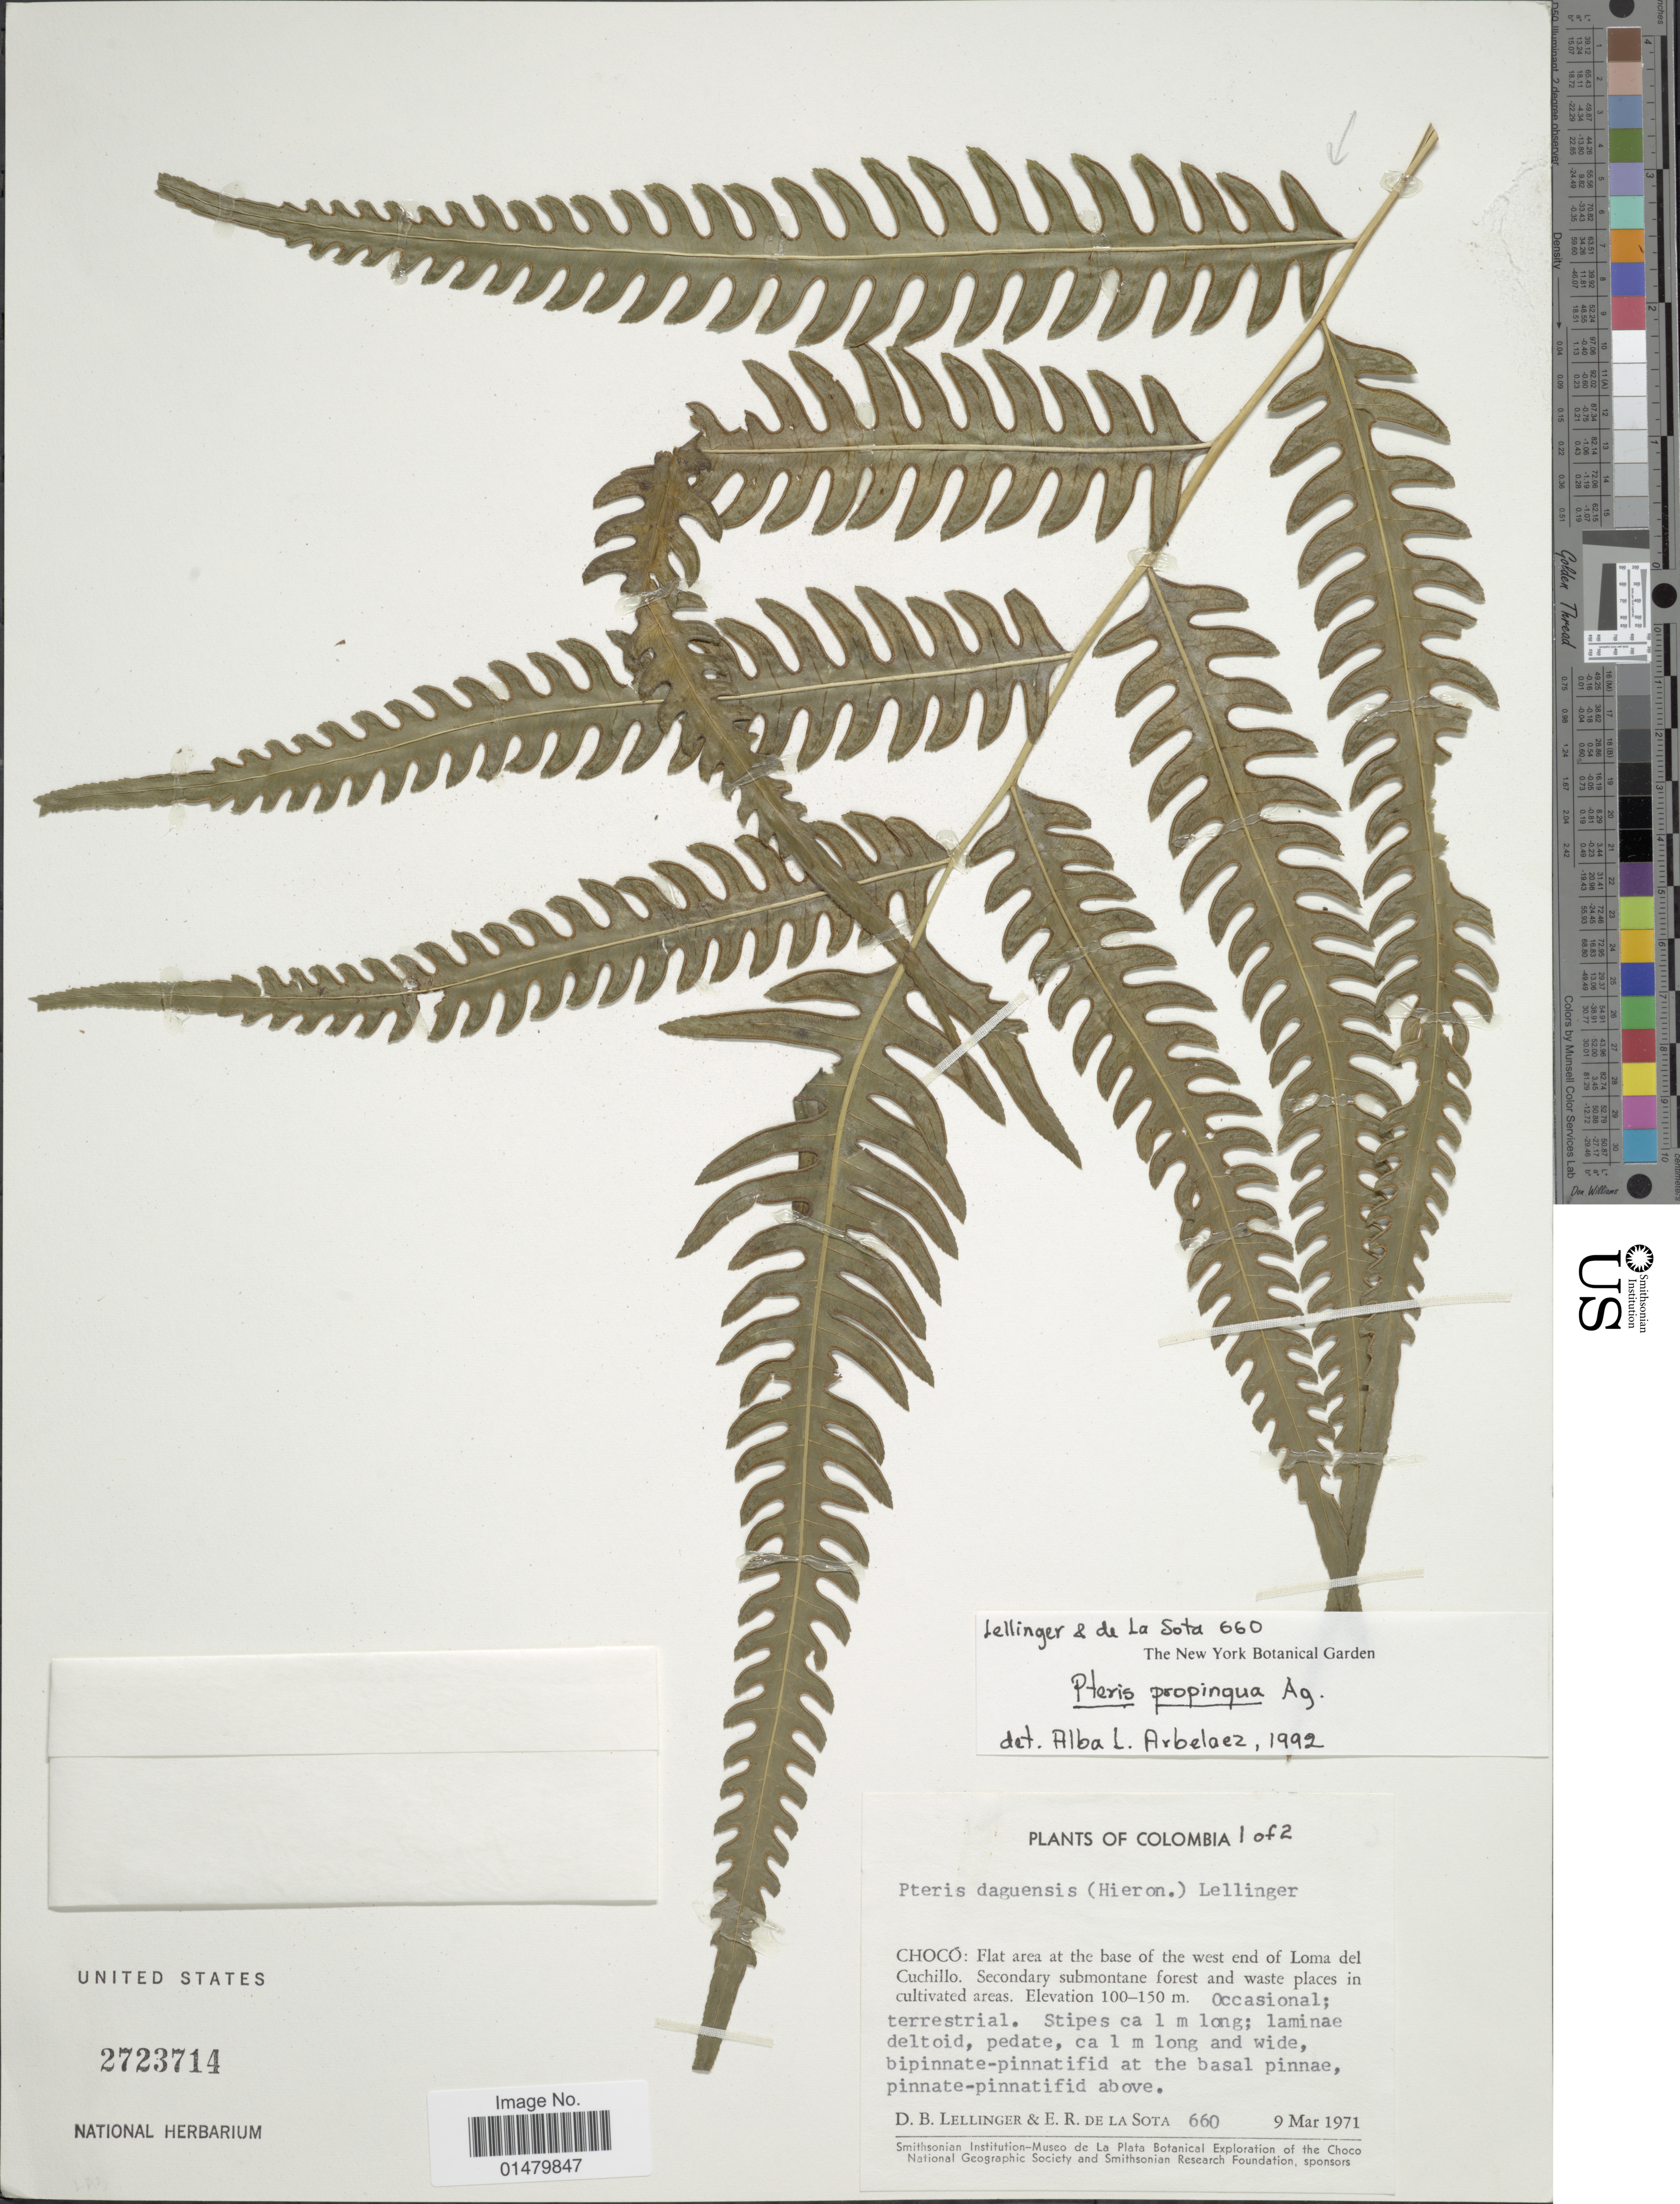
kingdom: Plantae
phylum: Tracheophyta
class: Polypodiopsida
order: Polypodiales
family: Pteridaceae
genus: Pteris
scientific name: Pteris propinqua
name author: J. Agardh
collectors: D. B. Lellinger & E. R. de la Sota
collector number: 660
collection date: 1971-03-09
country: Colombia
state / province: Chocó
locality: Flat area at the base of the west end of Loma del Cuchillo.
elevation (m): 100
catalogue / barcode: US 2723714